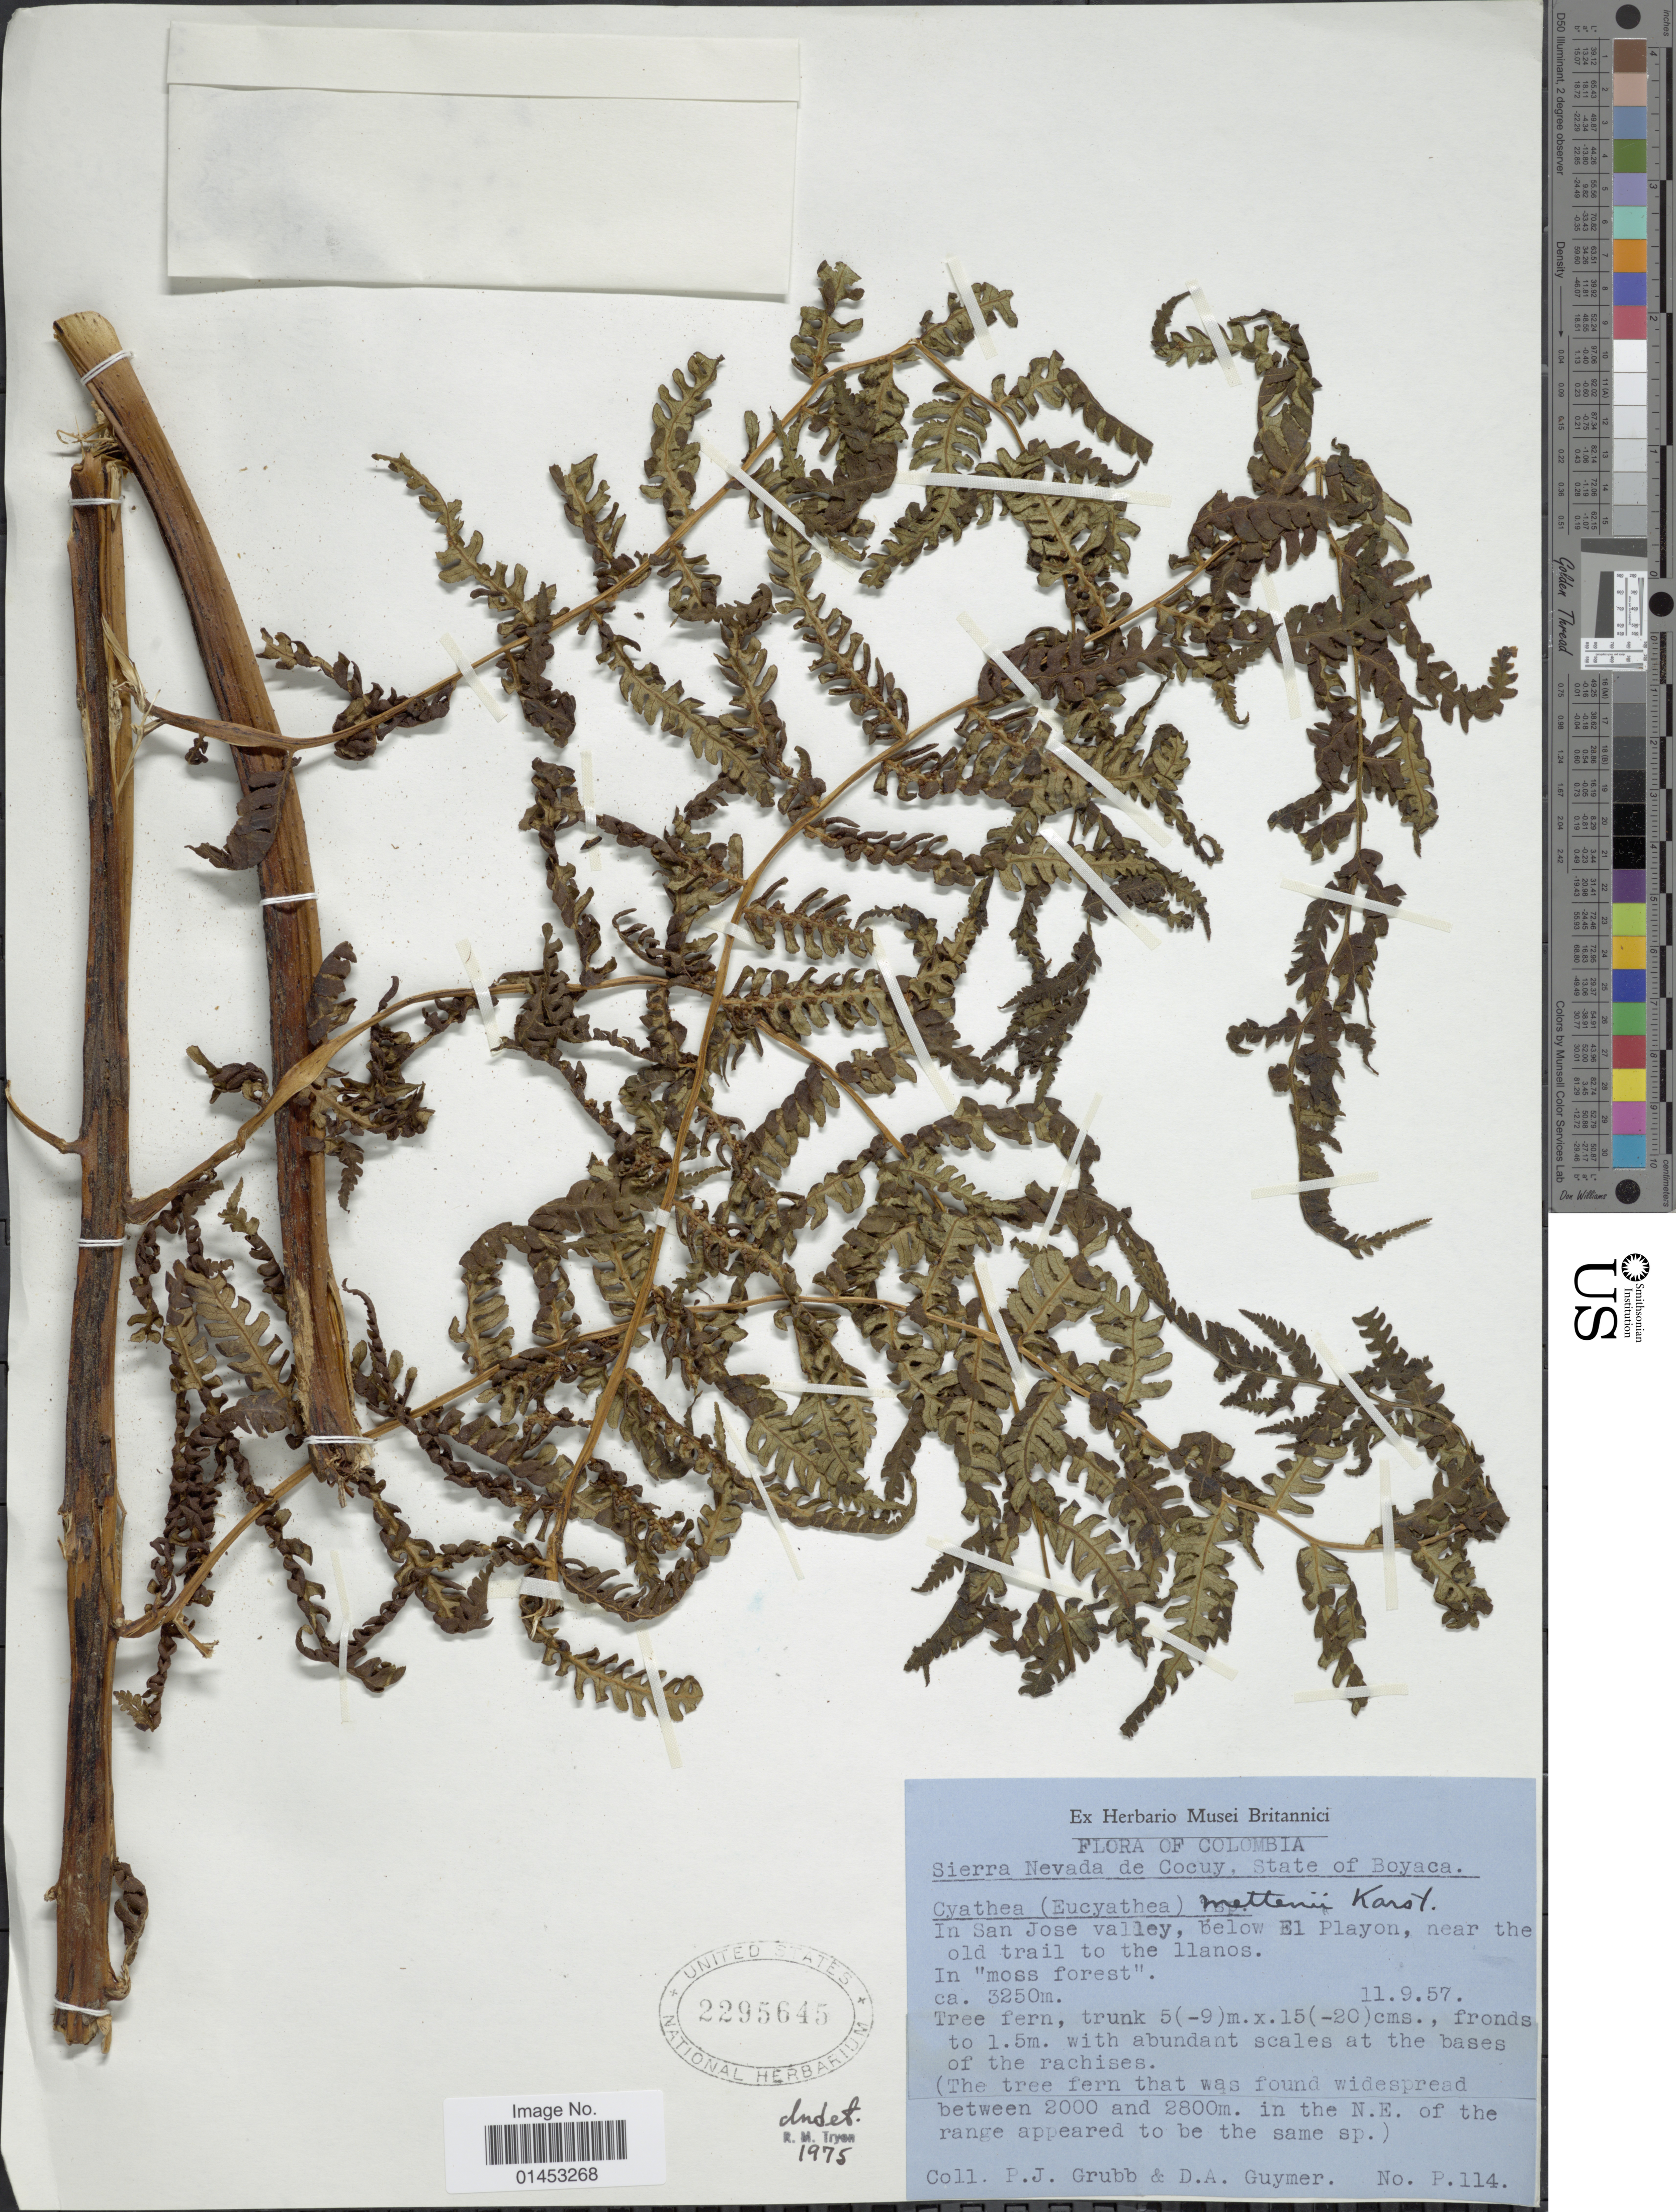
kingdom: Plantae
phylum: Tracheophyta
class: Polypodiopsida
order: Cyatheales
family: Cyatheaceae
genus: Cyathea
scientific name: Cyathea sp.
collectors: P. J. Grubb & D. Guymer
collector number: P114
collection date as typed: Transcribed d/m/y: 11/9/57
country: Colombia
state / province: Boyacá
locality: Sierra Nevada de Cocuy, State of Boyaca, in San Jose Valley, below El playon, near the old trail to the llanos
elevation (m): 3250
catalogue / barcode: US 2295645